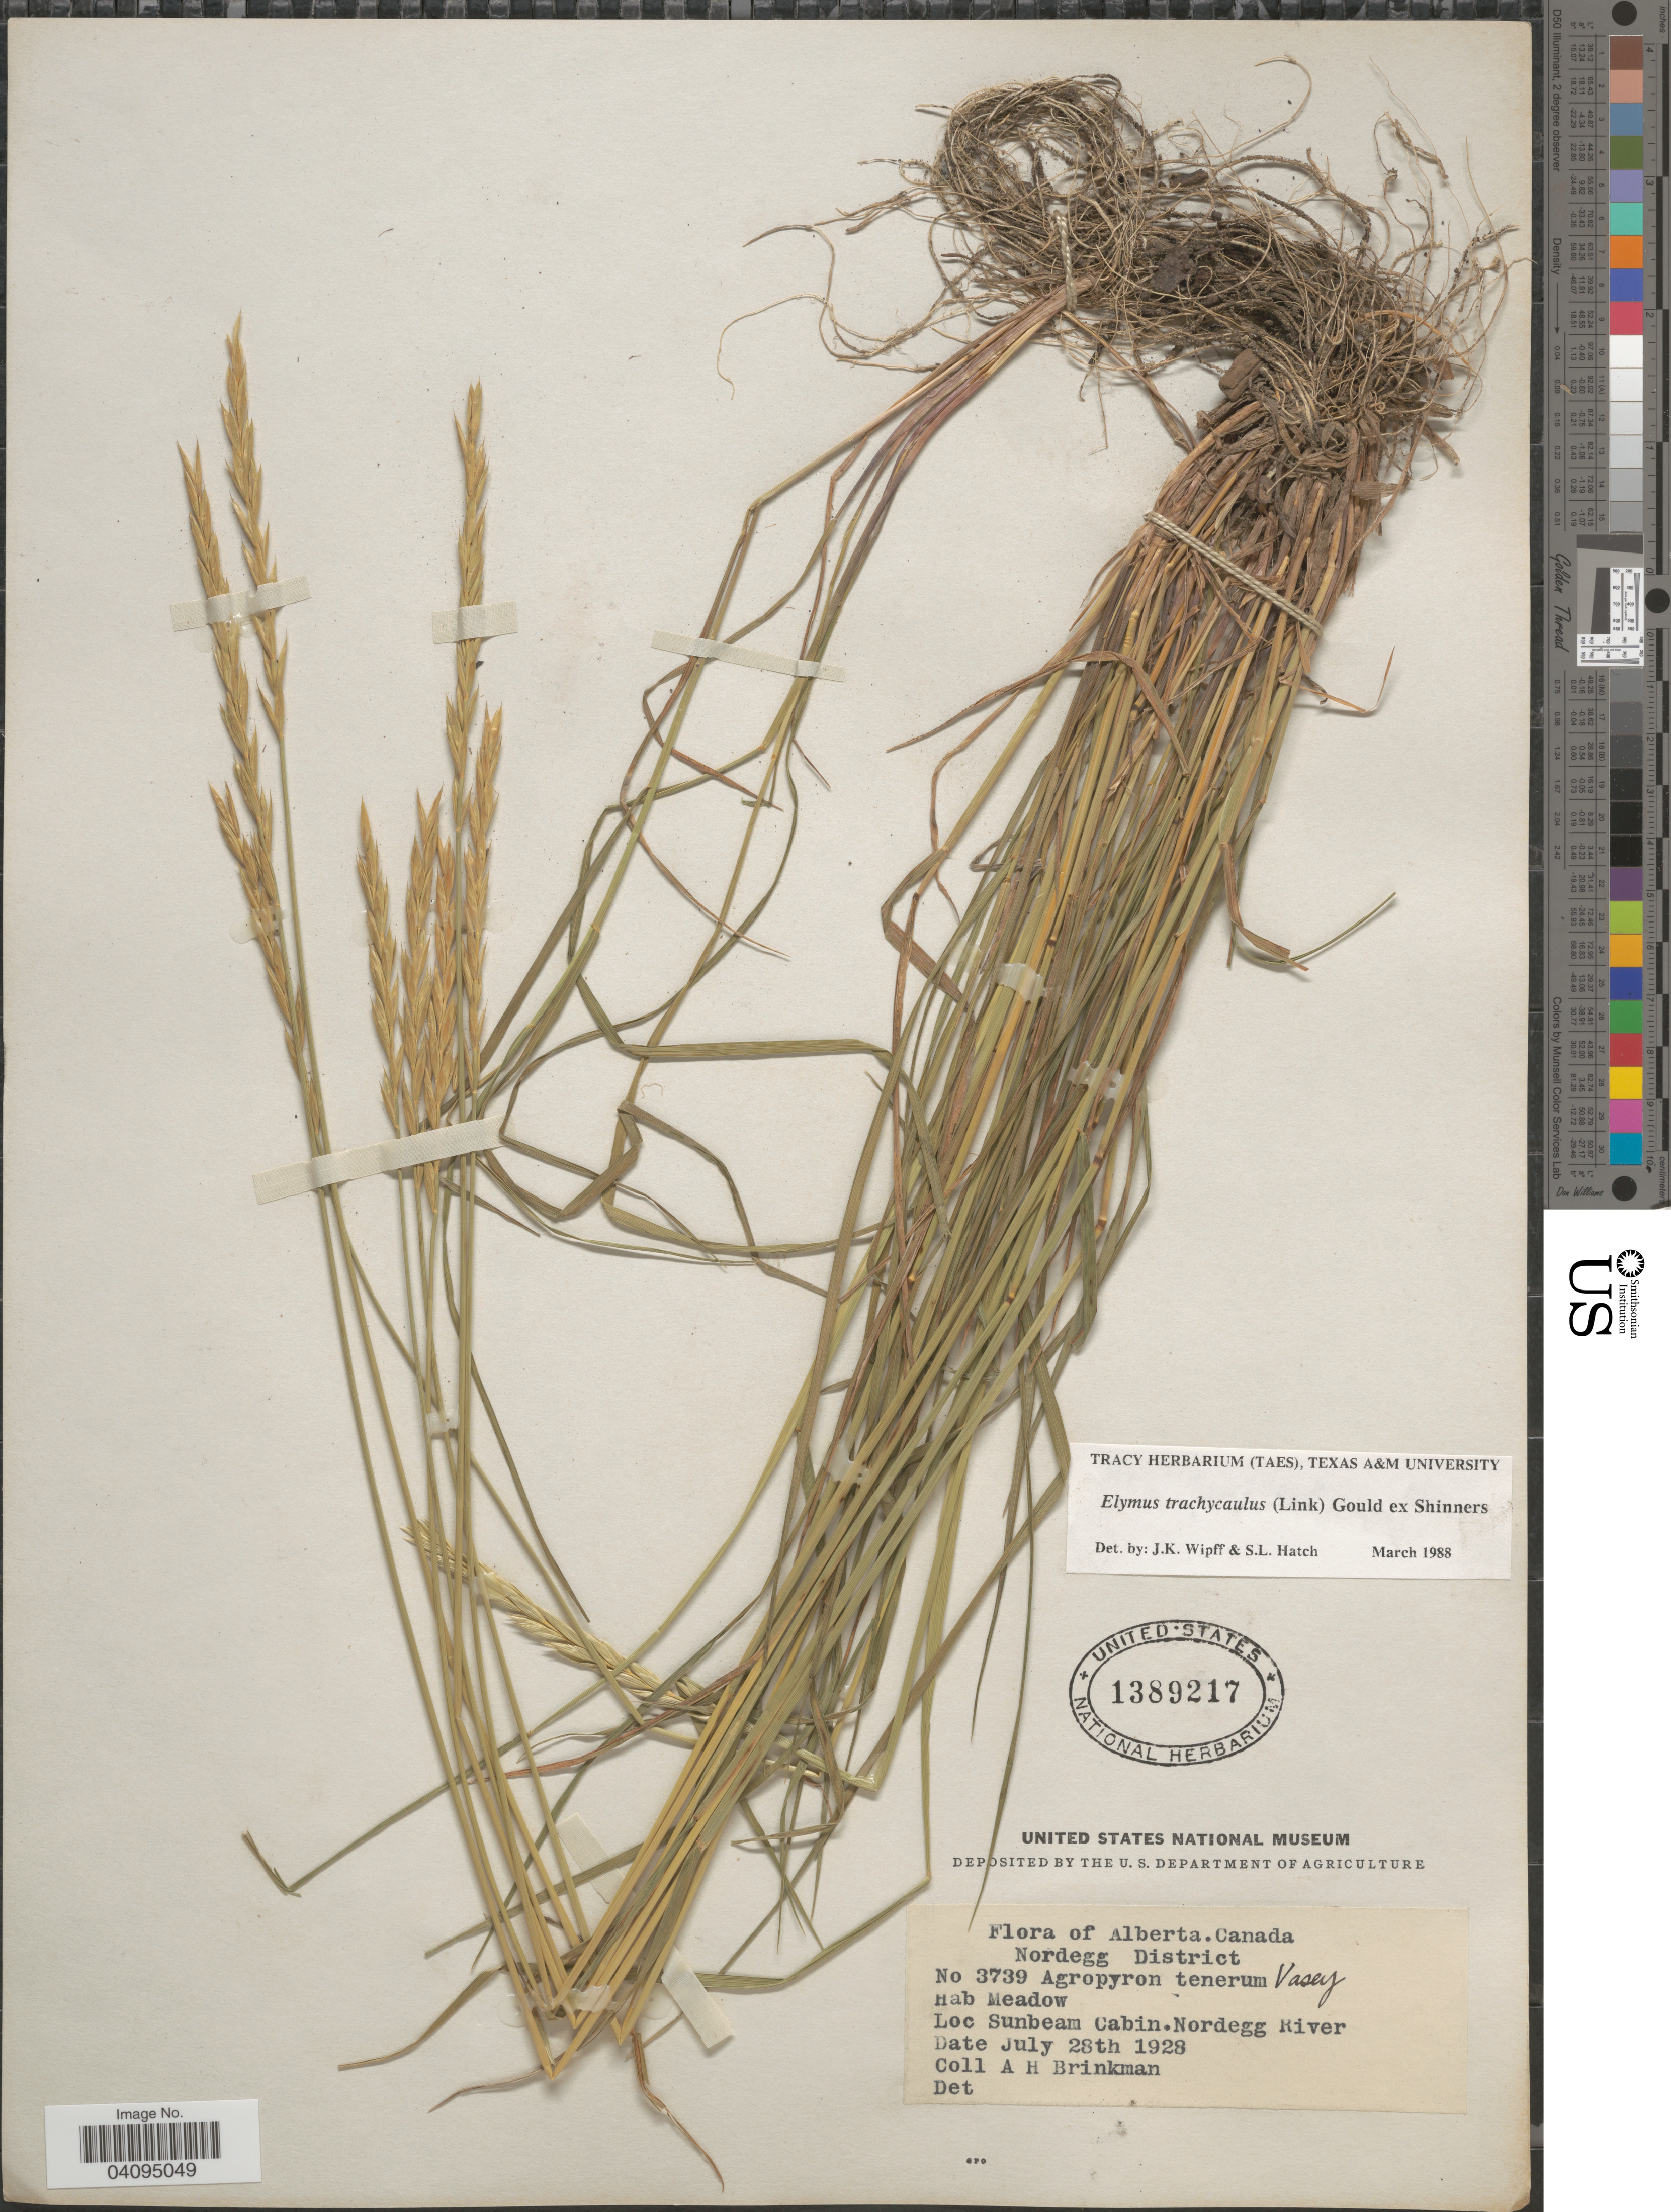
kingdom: Plantae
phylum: Tracheophyta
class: Liliopsida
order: Poales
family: Poaceae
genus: Elymus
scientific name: Elymus trachycaulus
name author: (Link) Gould ex Shinners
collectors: A. Brinkman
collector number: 3739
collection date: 1928-07-28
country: Canada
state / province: Alberta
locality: Nordegg District. Sunbeam Cabin. Nordegg River.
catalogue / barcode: US 1389217